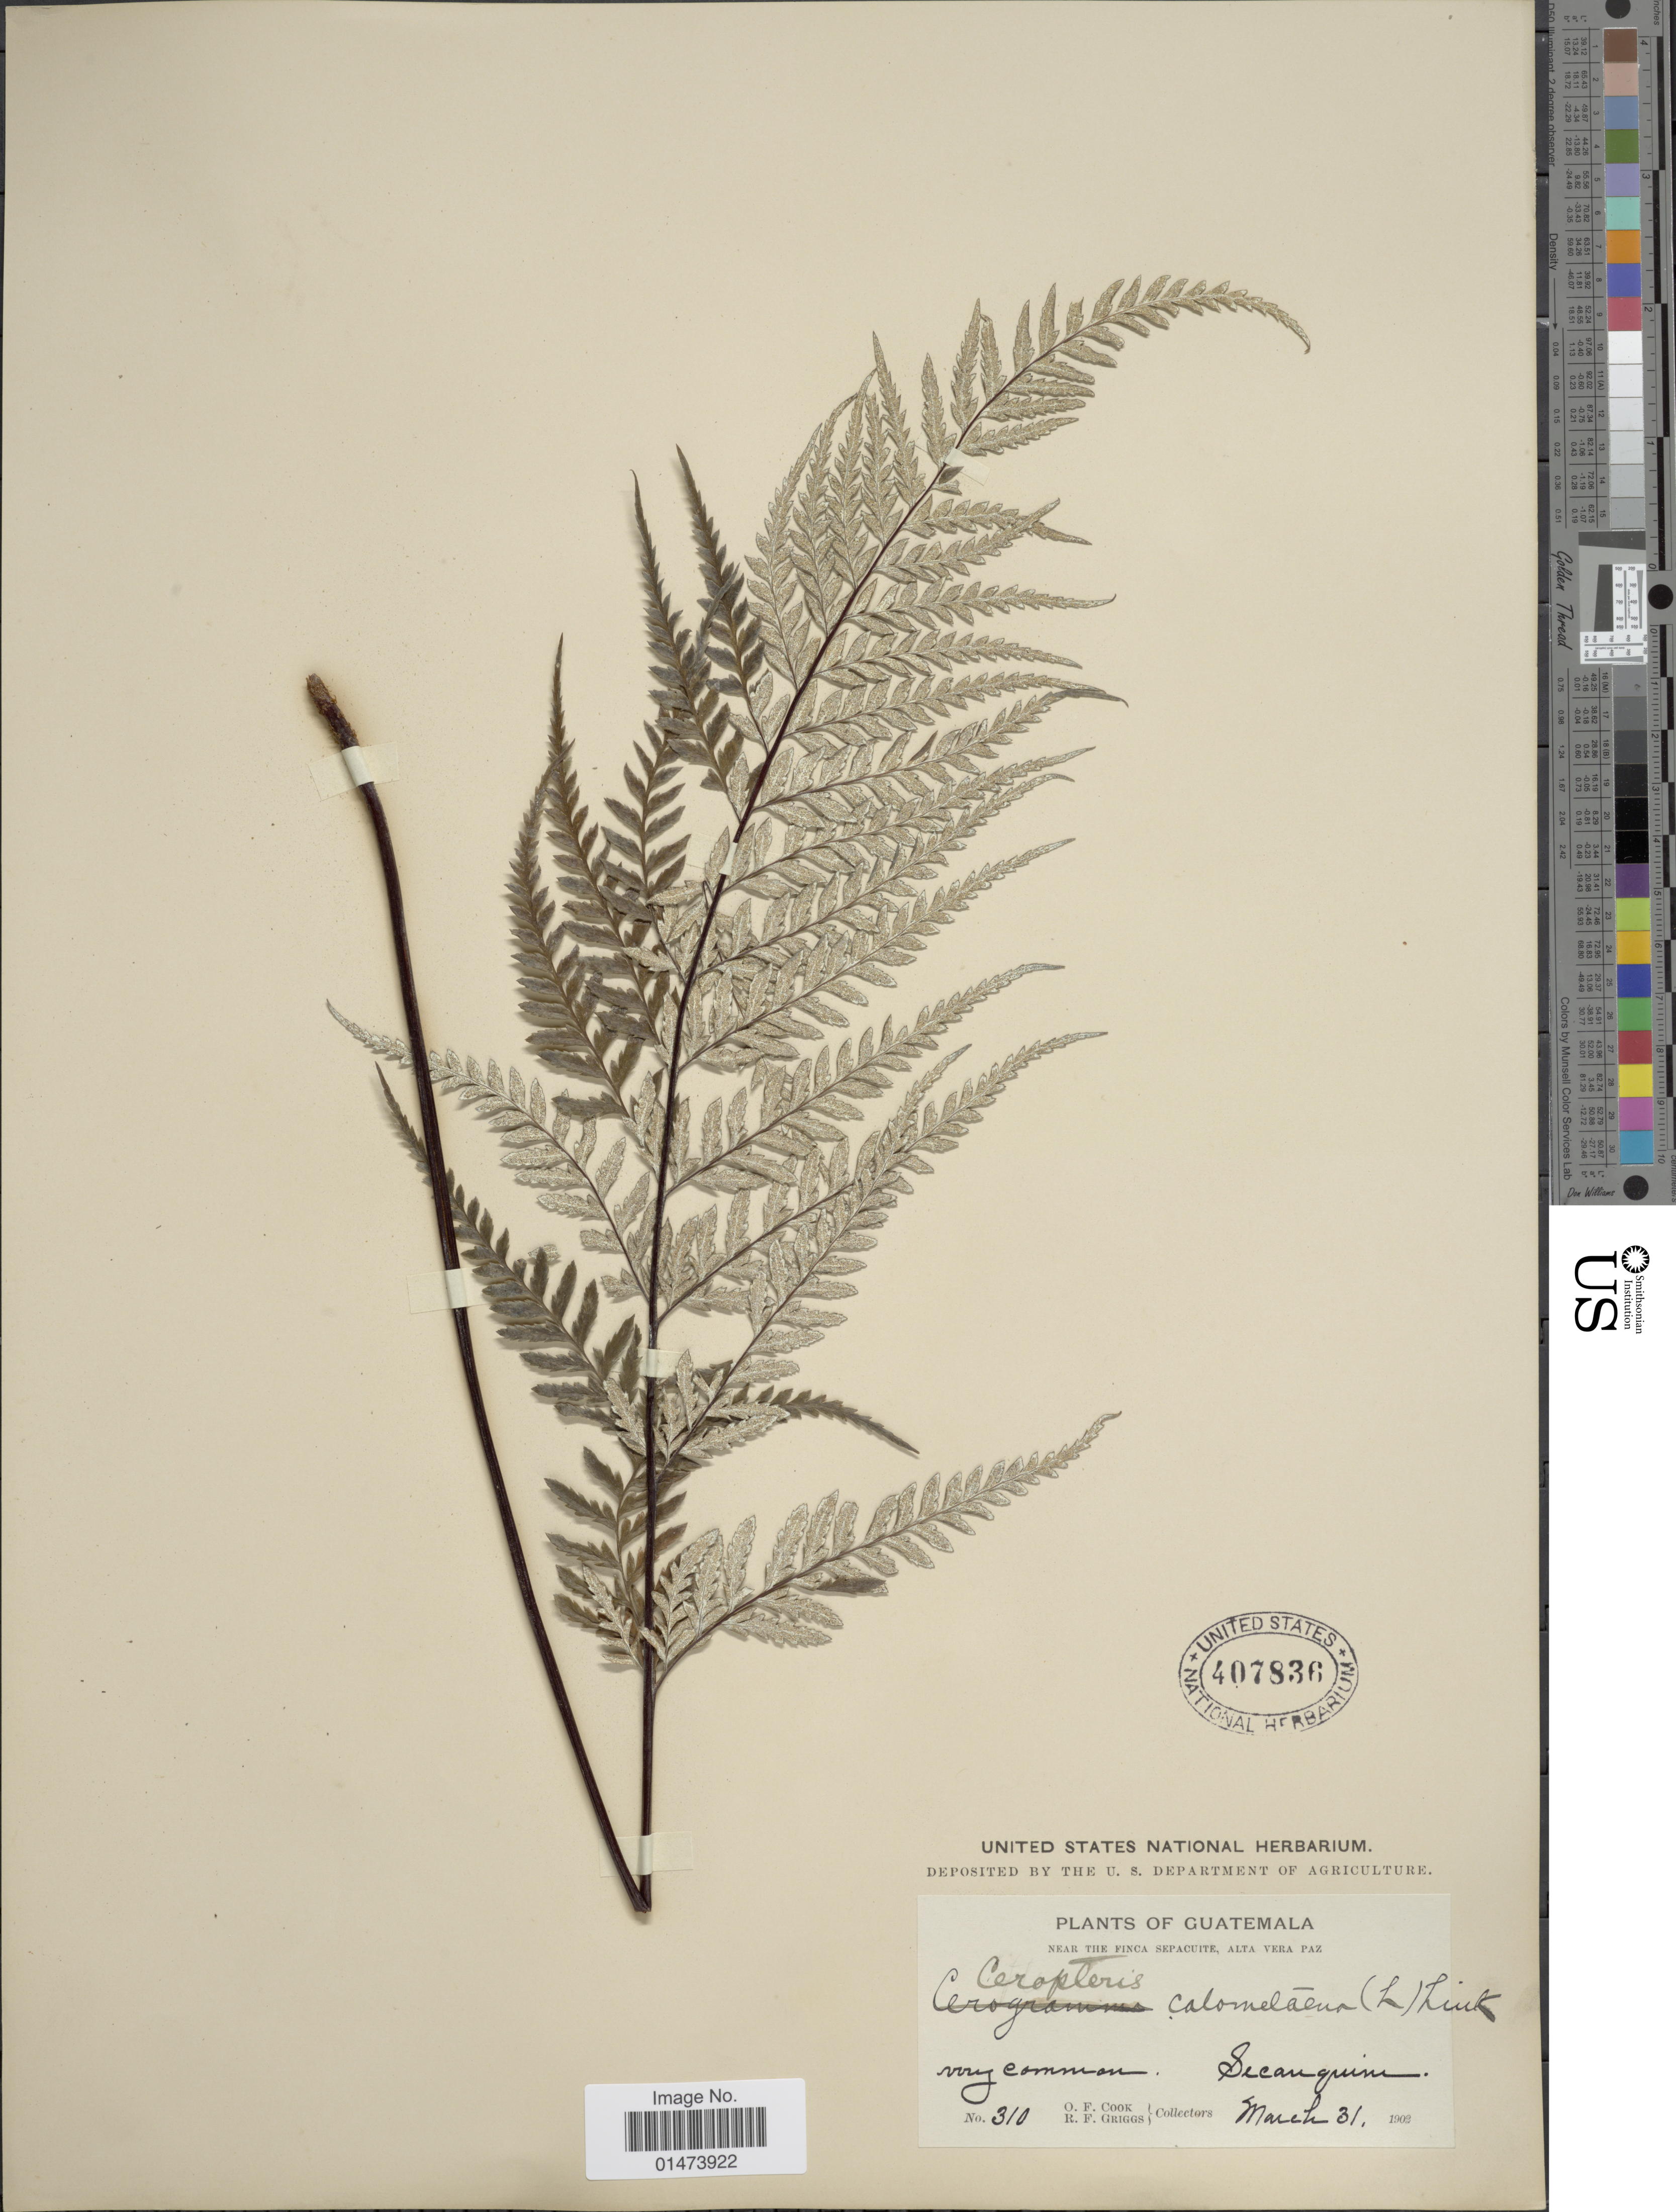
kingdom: Plantae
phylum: Tracheophyta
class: Polypodiopsida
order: Polypodiales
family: Pteridaceae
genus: Pityrogramma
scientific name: Pityrogramma calomelanos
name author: (L.) Link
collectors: O. F. Cook & R. F. Griggs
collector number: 310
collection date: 1902-03-31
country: Guatemala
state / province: Alta Verapaz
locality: Near the Finca Sepacuite, Alta Vera Paz, Secanquim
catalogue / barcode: US 407836